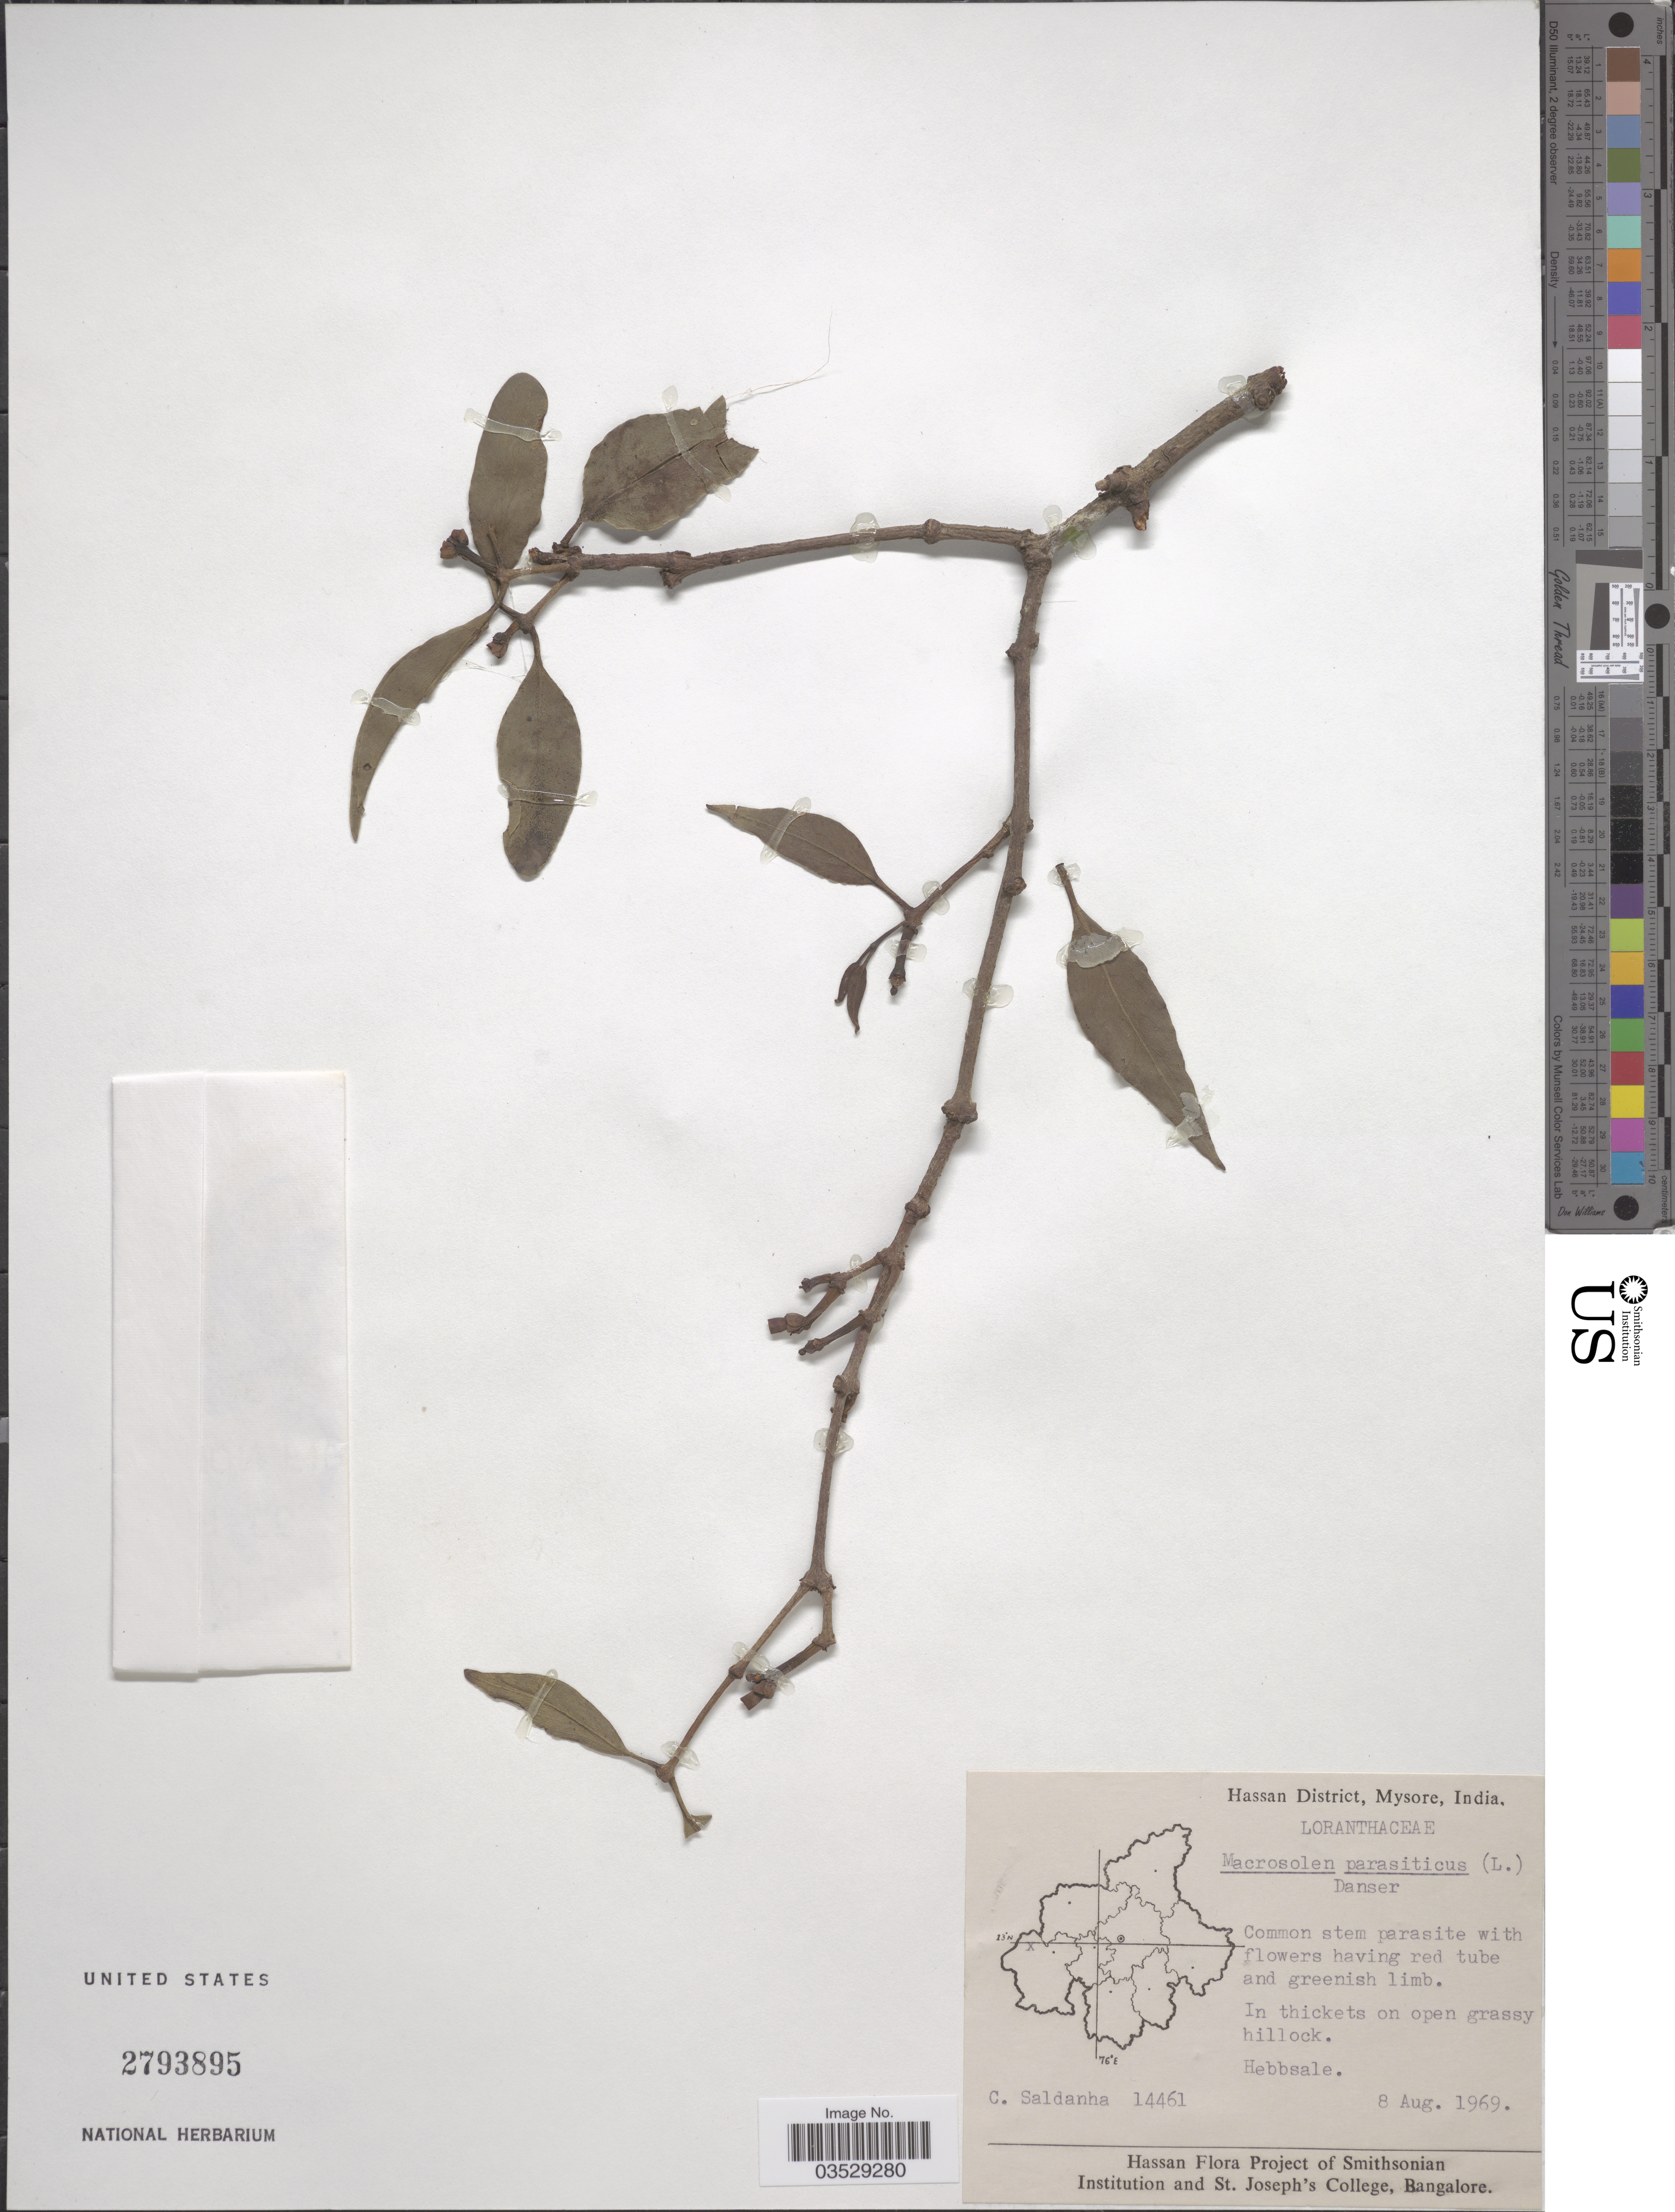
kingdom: Plantae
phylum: Tracheophyta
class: Magnoliopsida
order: Santalales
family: Loranthaceae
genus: Macrosolen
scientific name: Macrosolen parasiticus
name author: (L.) Danser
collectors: C. Saldanha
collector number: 14461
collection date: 1969-08-08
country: India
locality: Hassan District, Mysore. Hebbsale.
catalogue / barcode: US 2793895